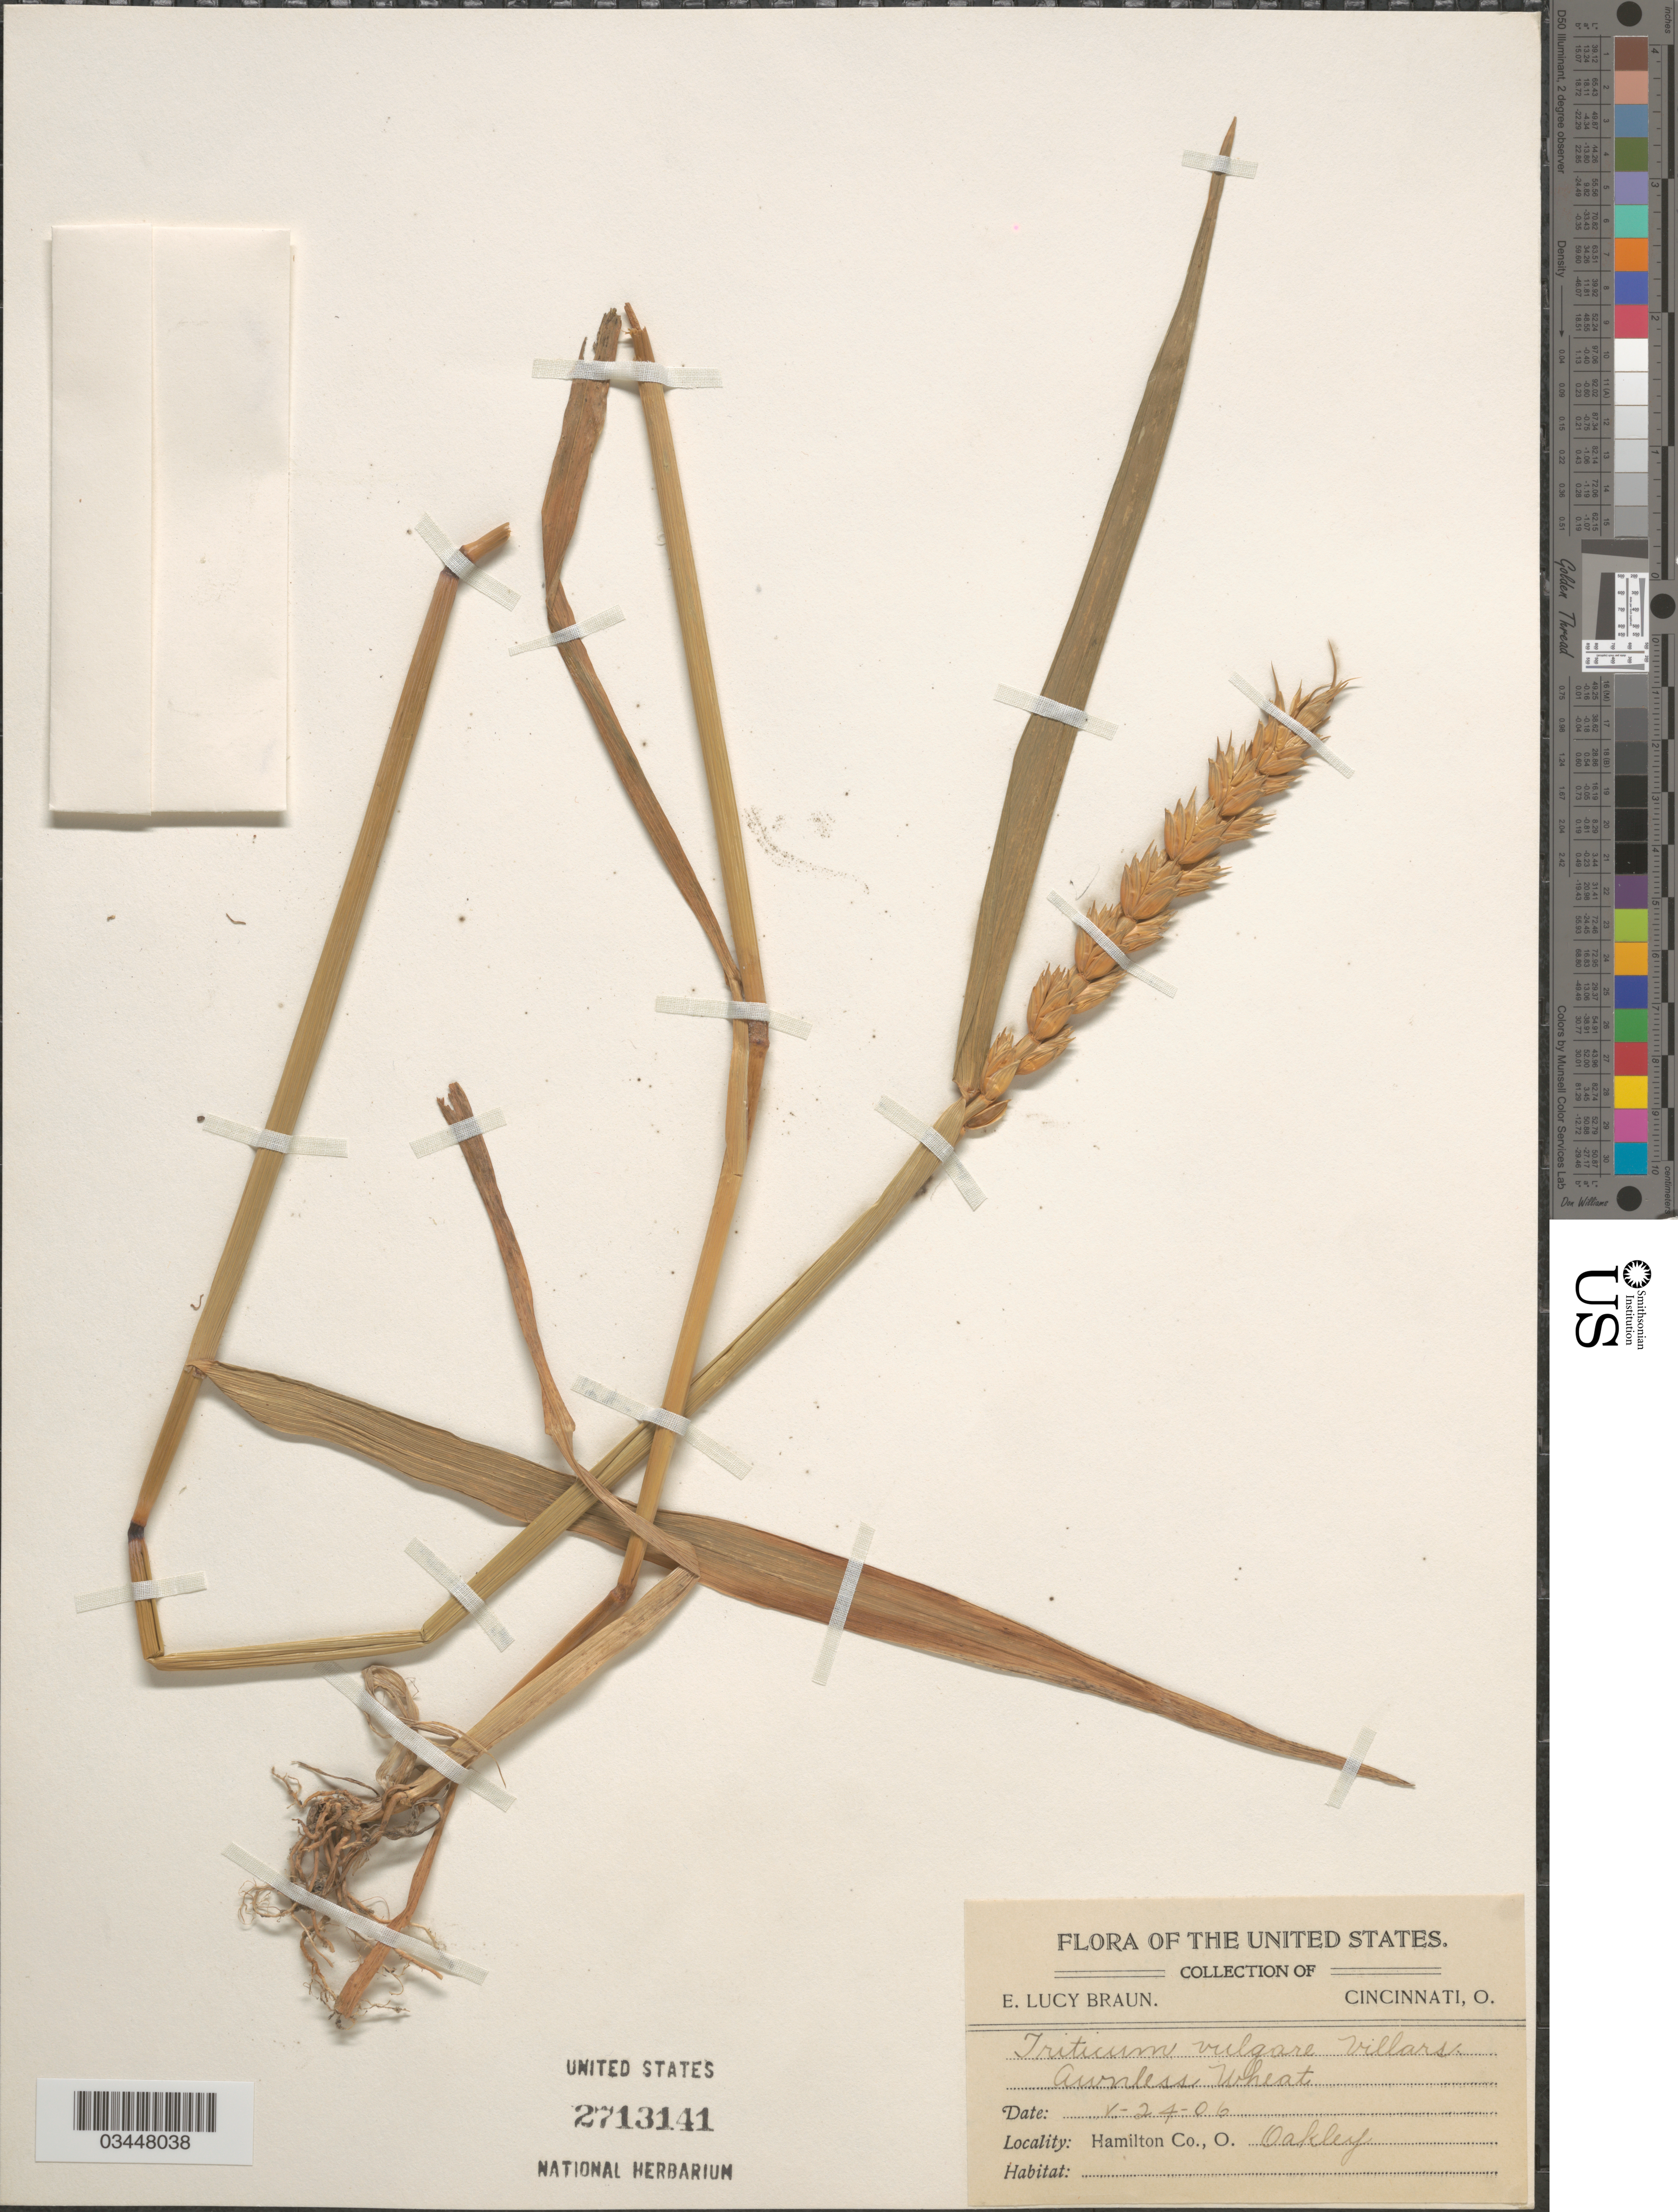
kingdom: Plantae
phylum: Tracheophyta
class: Liliopsida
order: Poales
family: Poaceae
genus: Triticum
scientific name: Triticum aestivum subsp. vulgare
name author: (Vill.) Thell.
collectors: E. L. Braun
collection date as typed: Transcribed d/m/y: 24/5/6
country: United States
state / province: Ohio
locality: Hamilton Co. Oakley.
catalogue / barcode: US 2713141